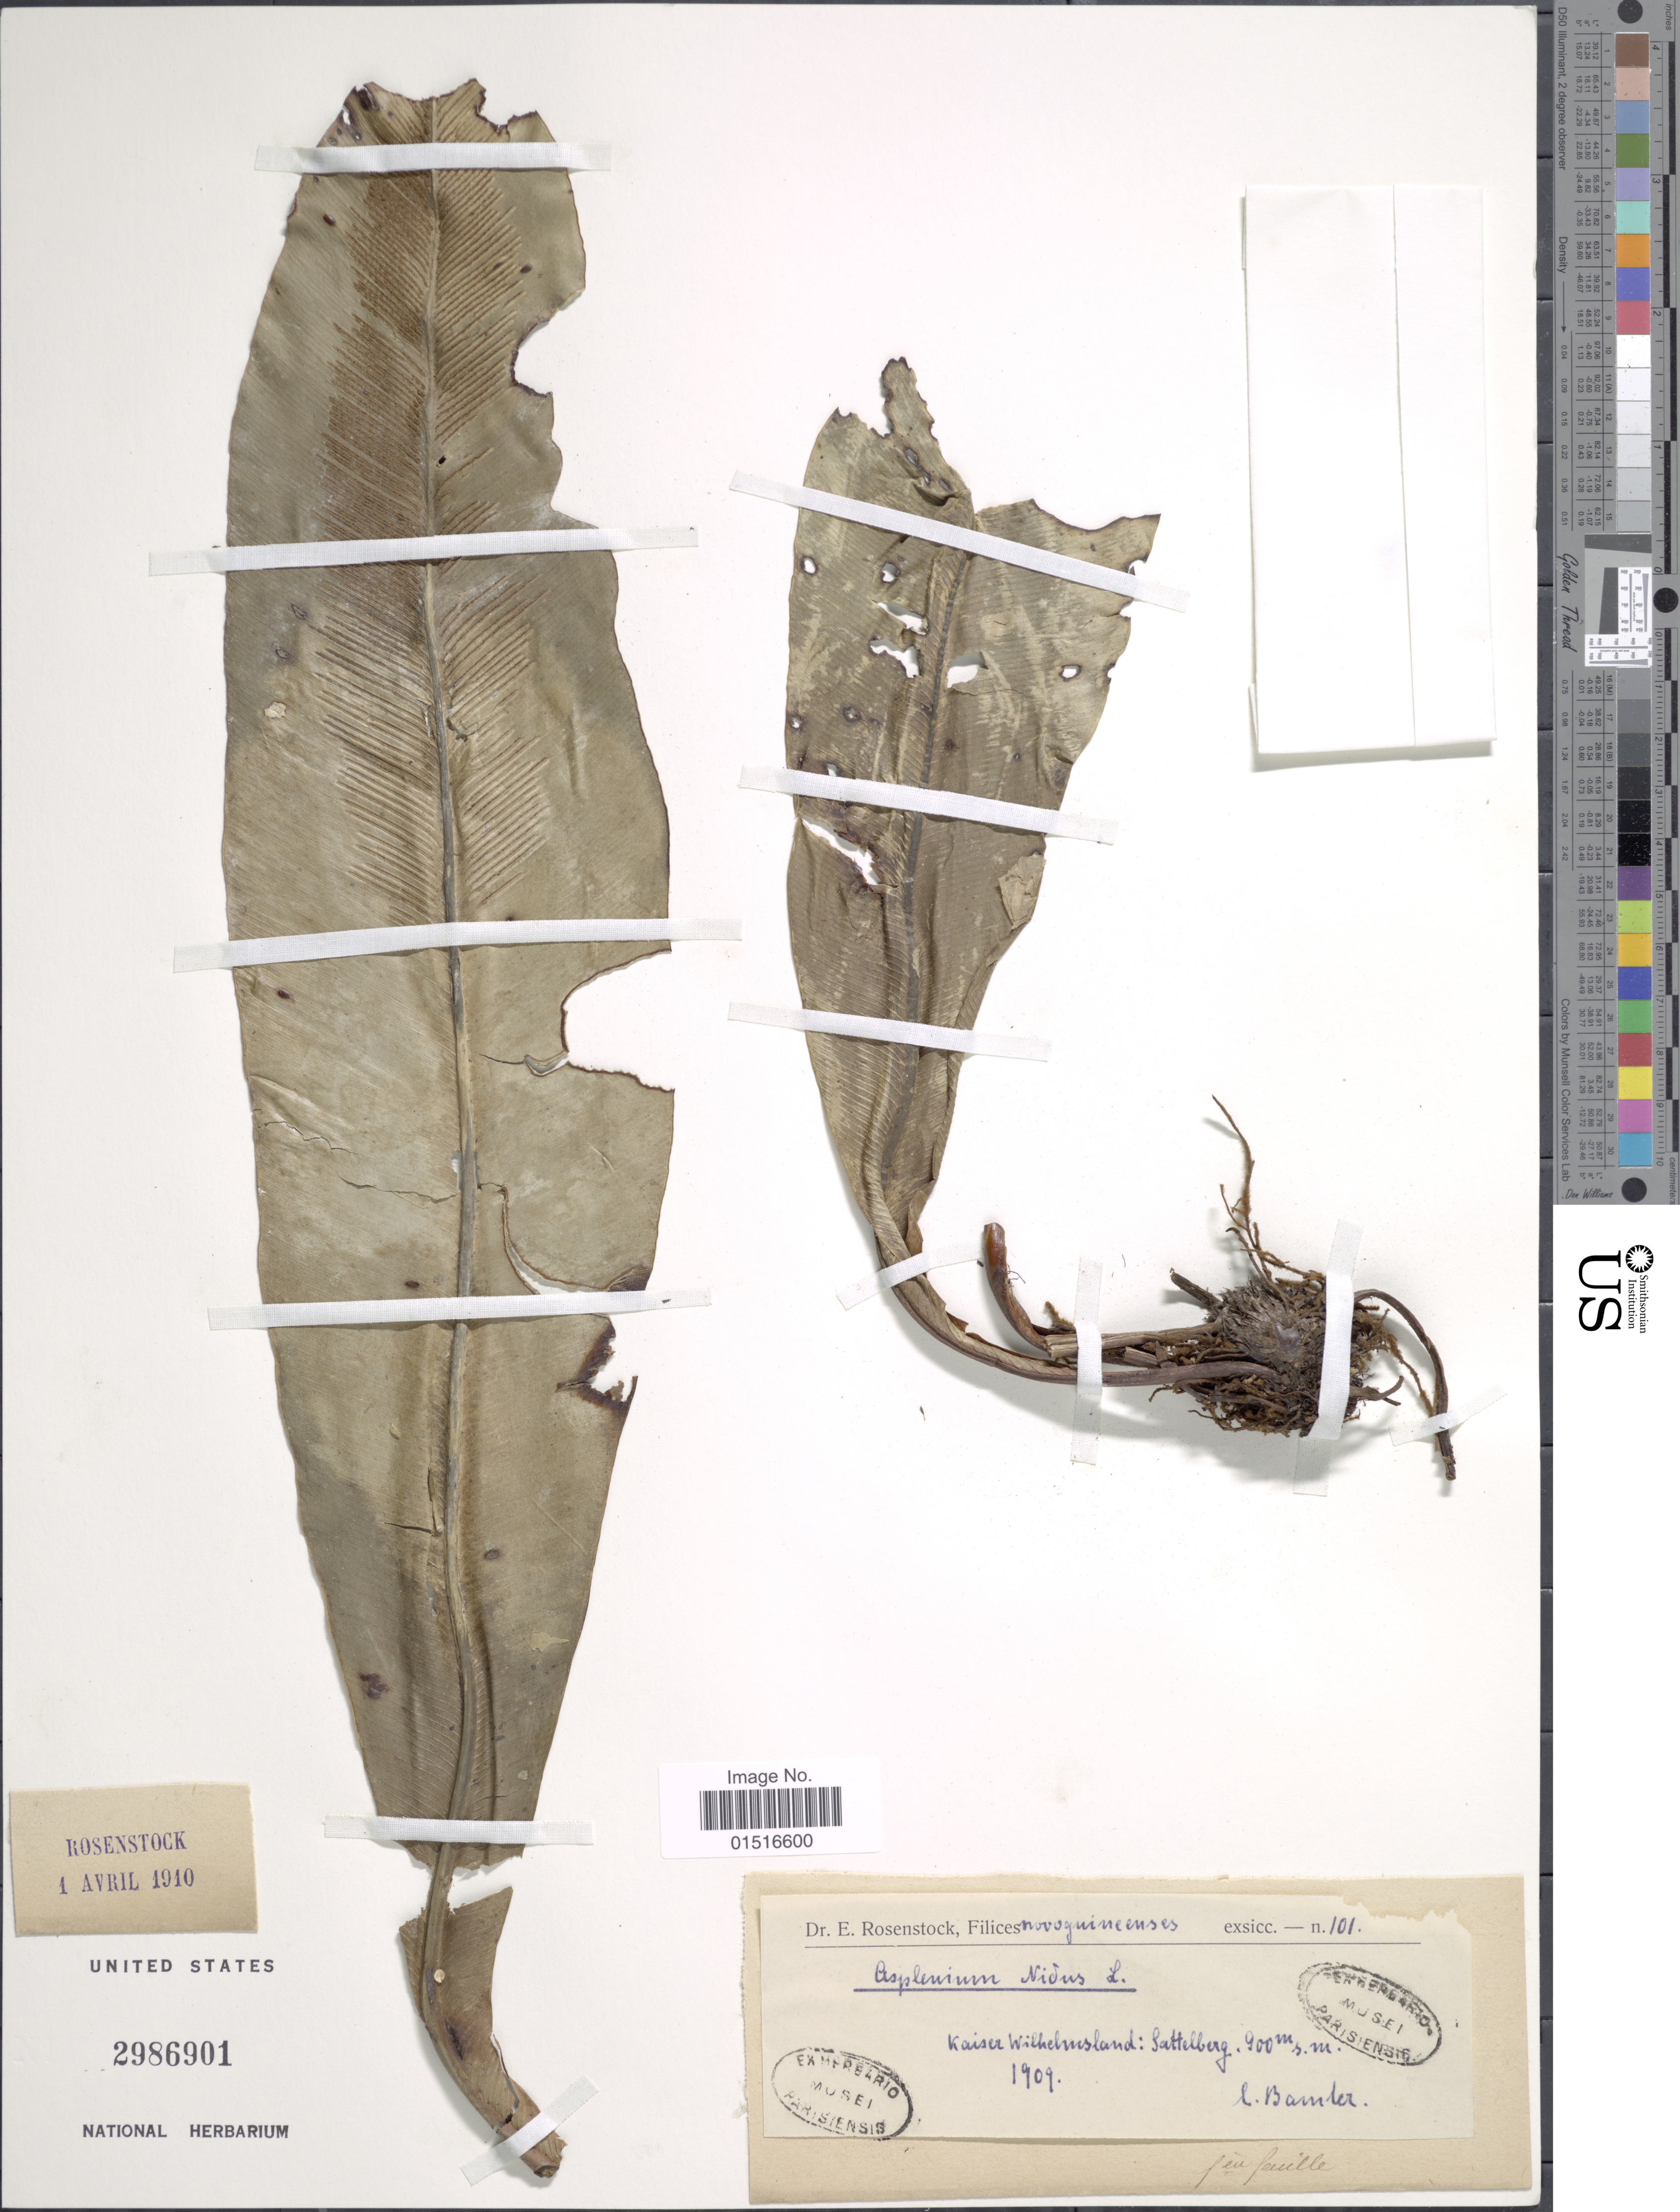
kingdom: Plantae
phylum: Tracheophyta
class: Polypodiopsida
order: Polypodiales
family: Aspleniaceae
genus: Asplenium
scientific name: Asplenium nidus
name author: L.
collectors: Bamler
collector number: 101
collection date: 1909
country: Papua New Guinea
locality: Novoguineenses, Kaiser Wilhelmsland: Sattelberg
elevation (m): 900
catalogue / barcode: US 2986901